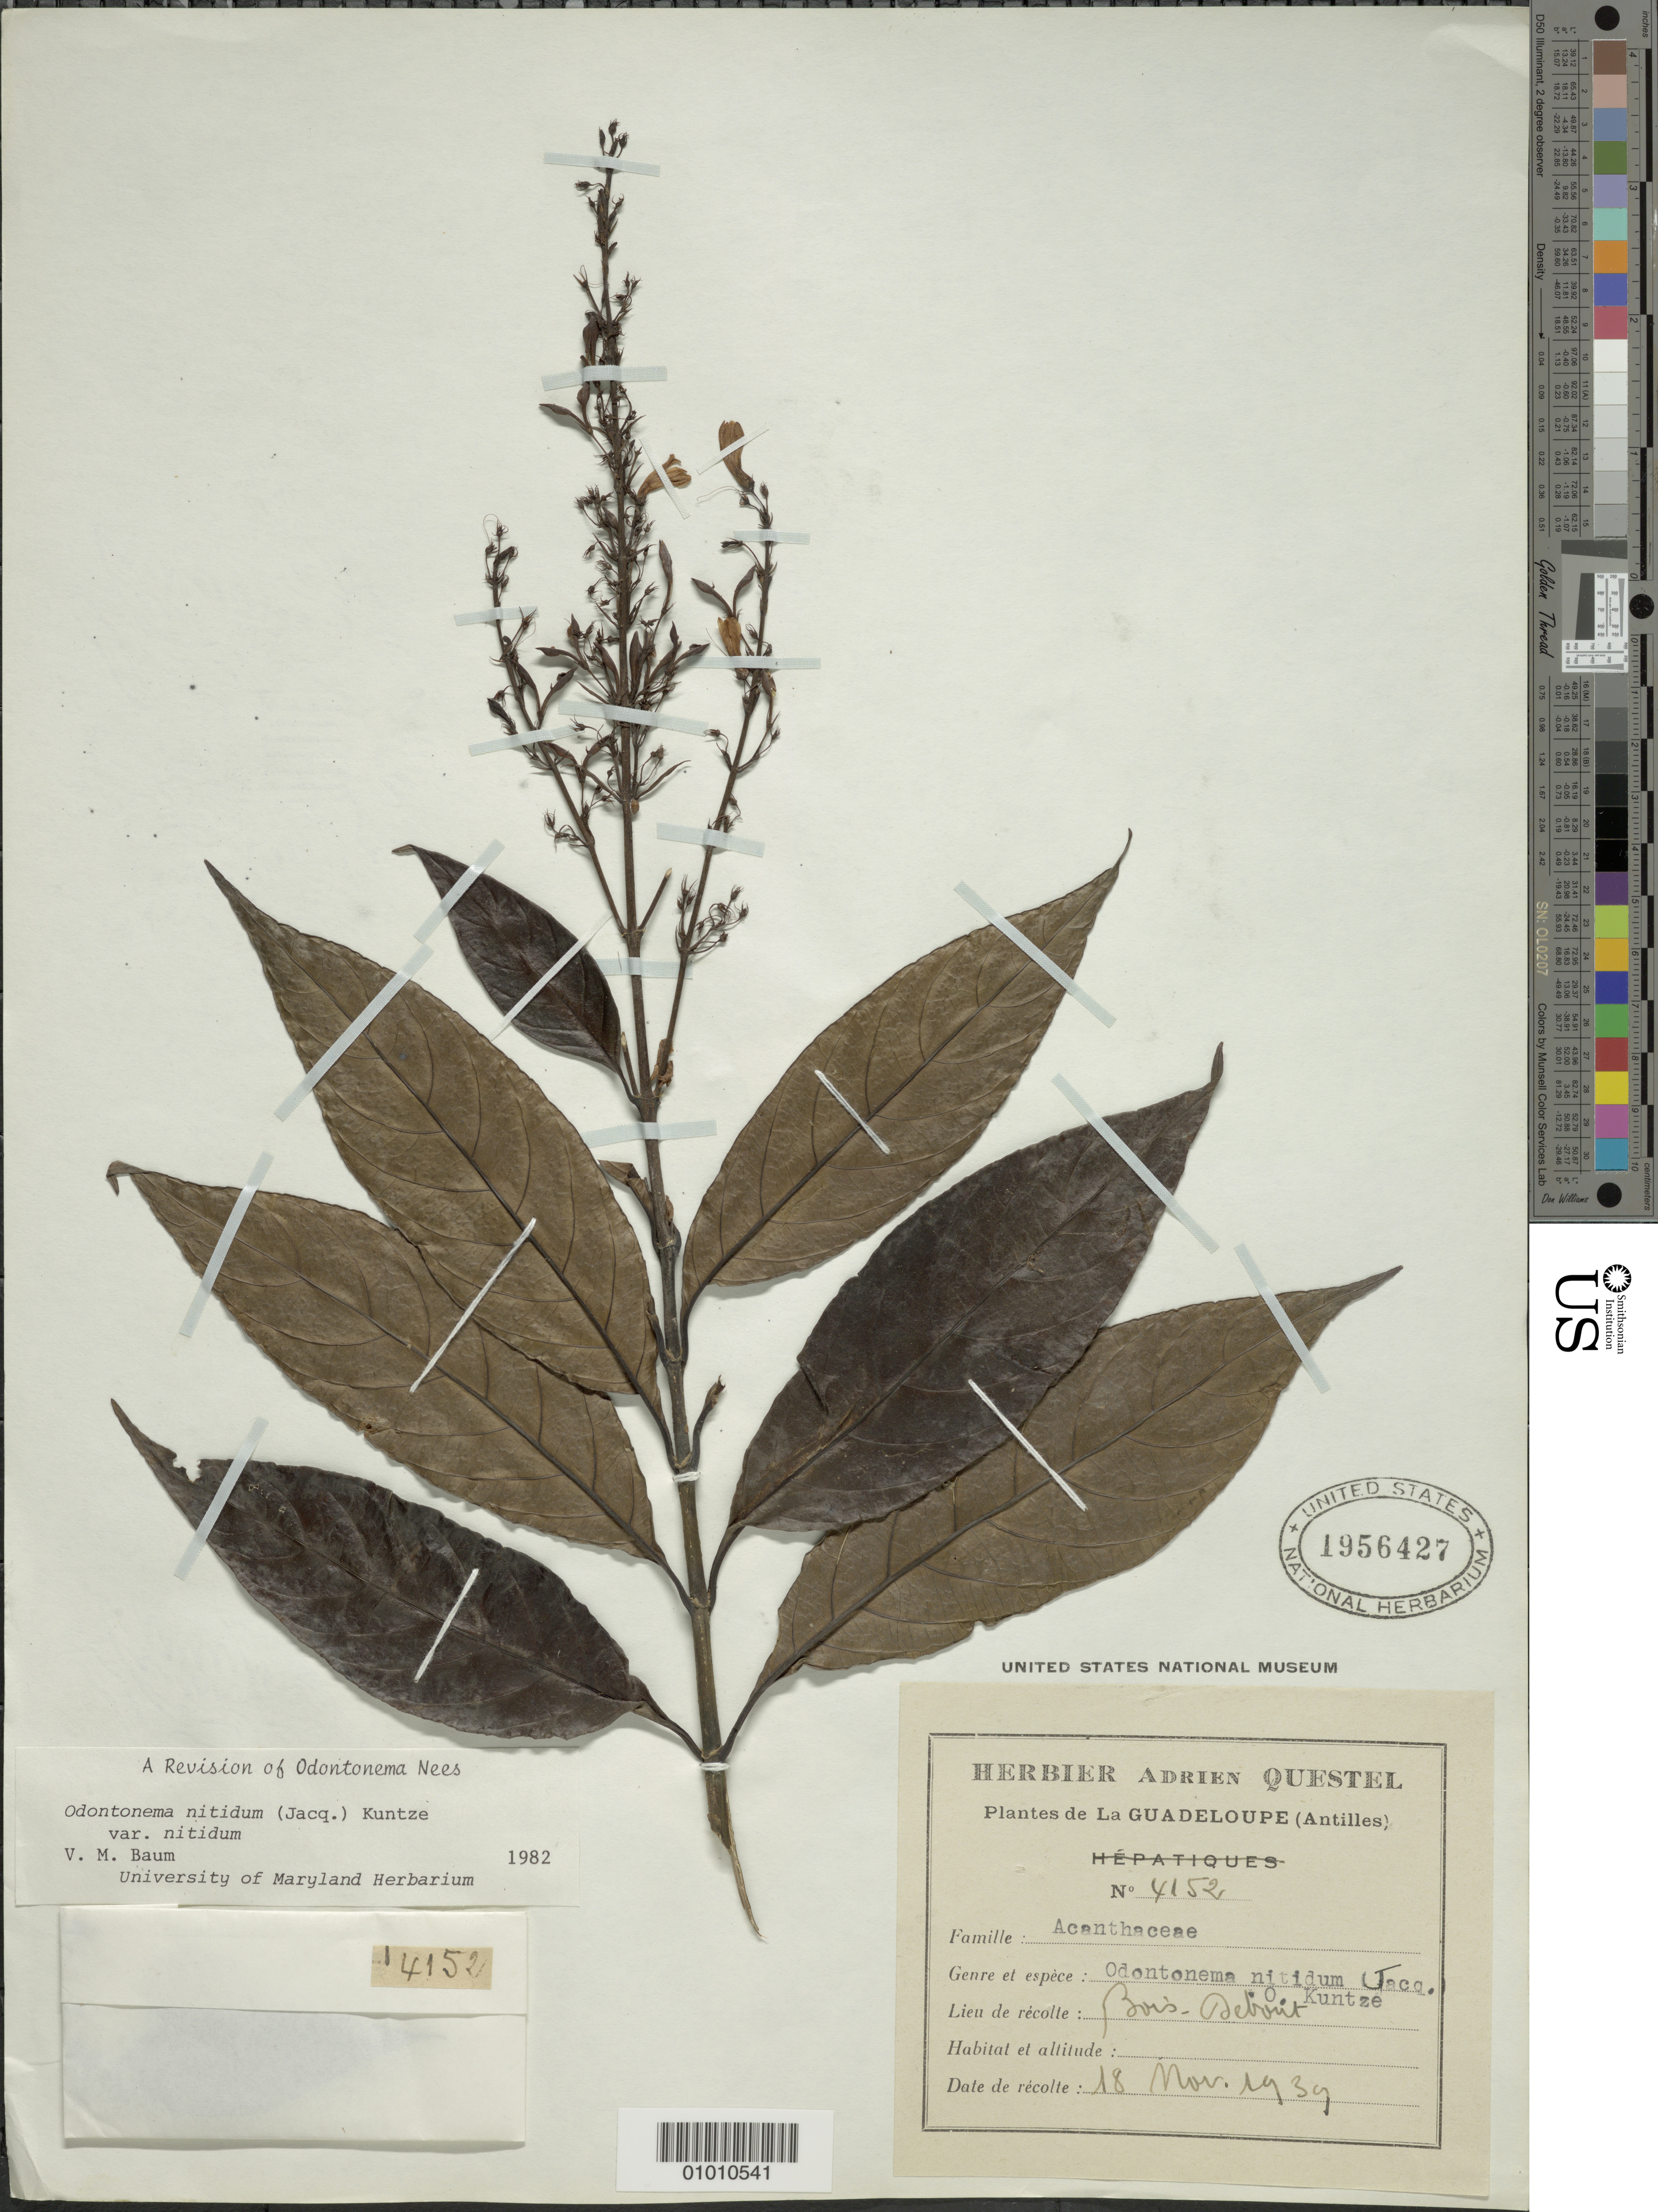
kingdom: Plantae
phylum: Tracheophyta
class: Magnoliopsida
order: Lamiales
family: Acanthaceae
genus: Odontonema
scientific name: Odontonema nitidum var. nitidum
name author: (Jacq.) Kuntze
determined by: Baum, V. M.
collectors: A. Questel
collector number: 4152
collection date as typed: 18 Mar 1939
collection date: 1939-03-18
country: Guadeloupe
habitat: Bois debout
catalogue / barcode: US 1956427